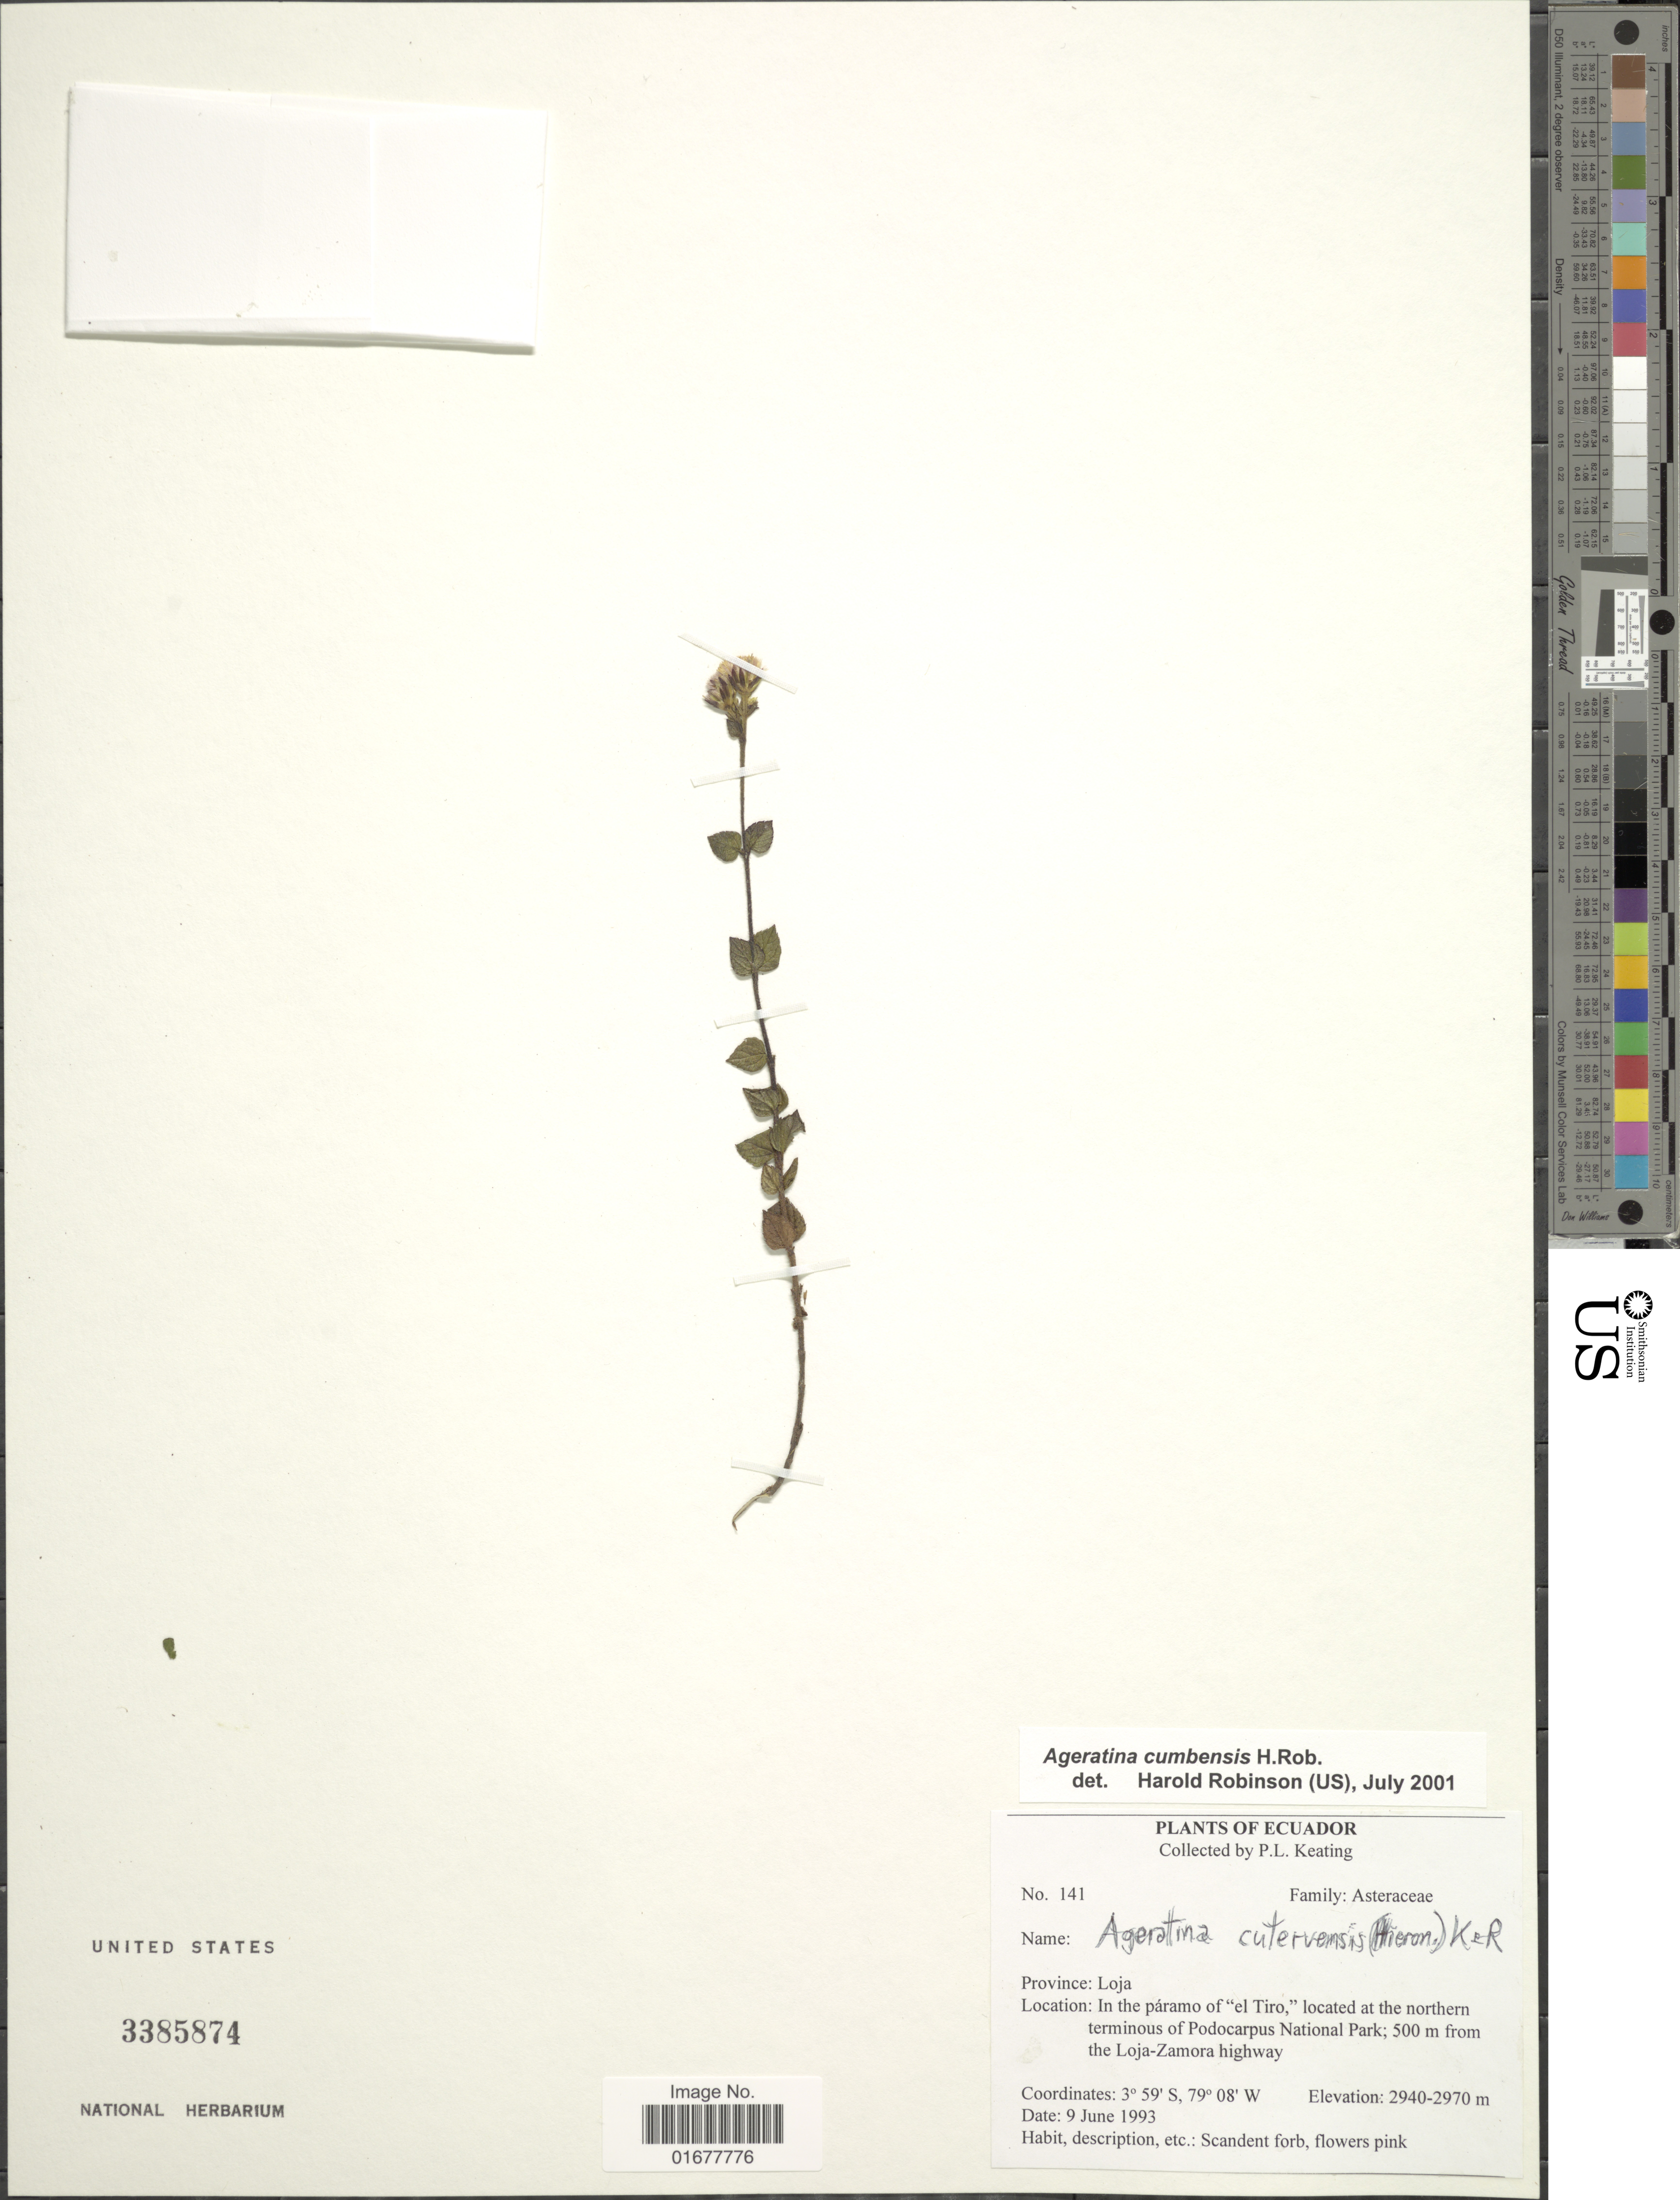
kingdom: Plantae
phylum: Tracheophyta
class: Magnoliopsida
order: Asterales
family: Asteraceae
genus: Ageratina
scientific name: Ageratina cumbensis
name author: H. Rob.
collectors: P. Keating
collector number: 141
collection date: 1993-06-09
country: Ecuador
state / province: Loja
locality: In the paramo of "El Tiro", at the northern terminous of Podocarpus National Park, 500 m from the Loja-Zamora highway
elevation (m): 2940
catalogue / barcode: US 3385874